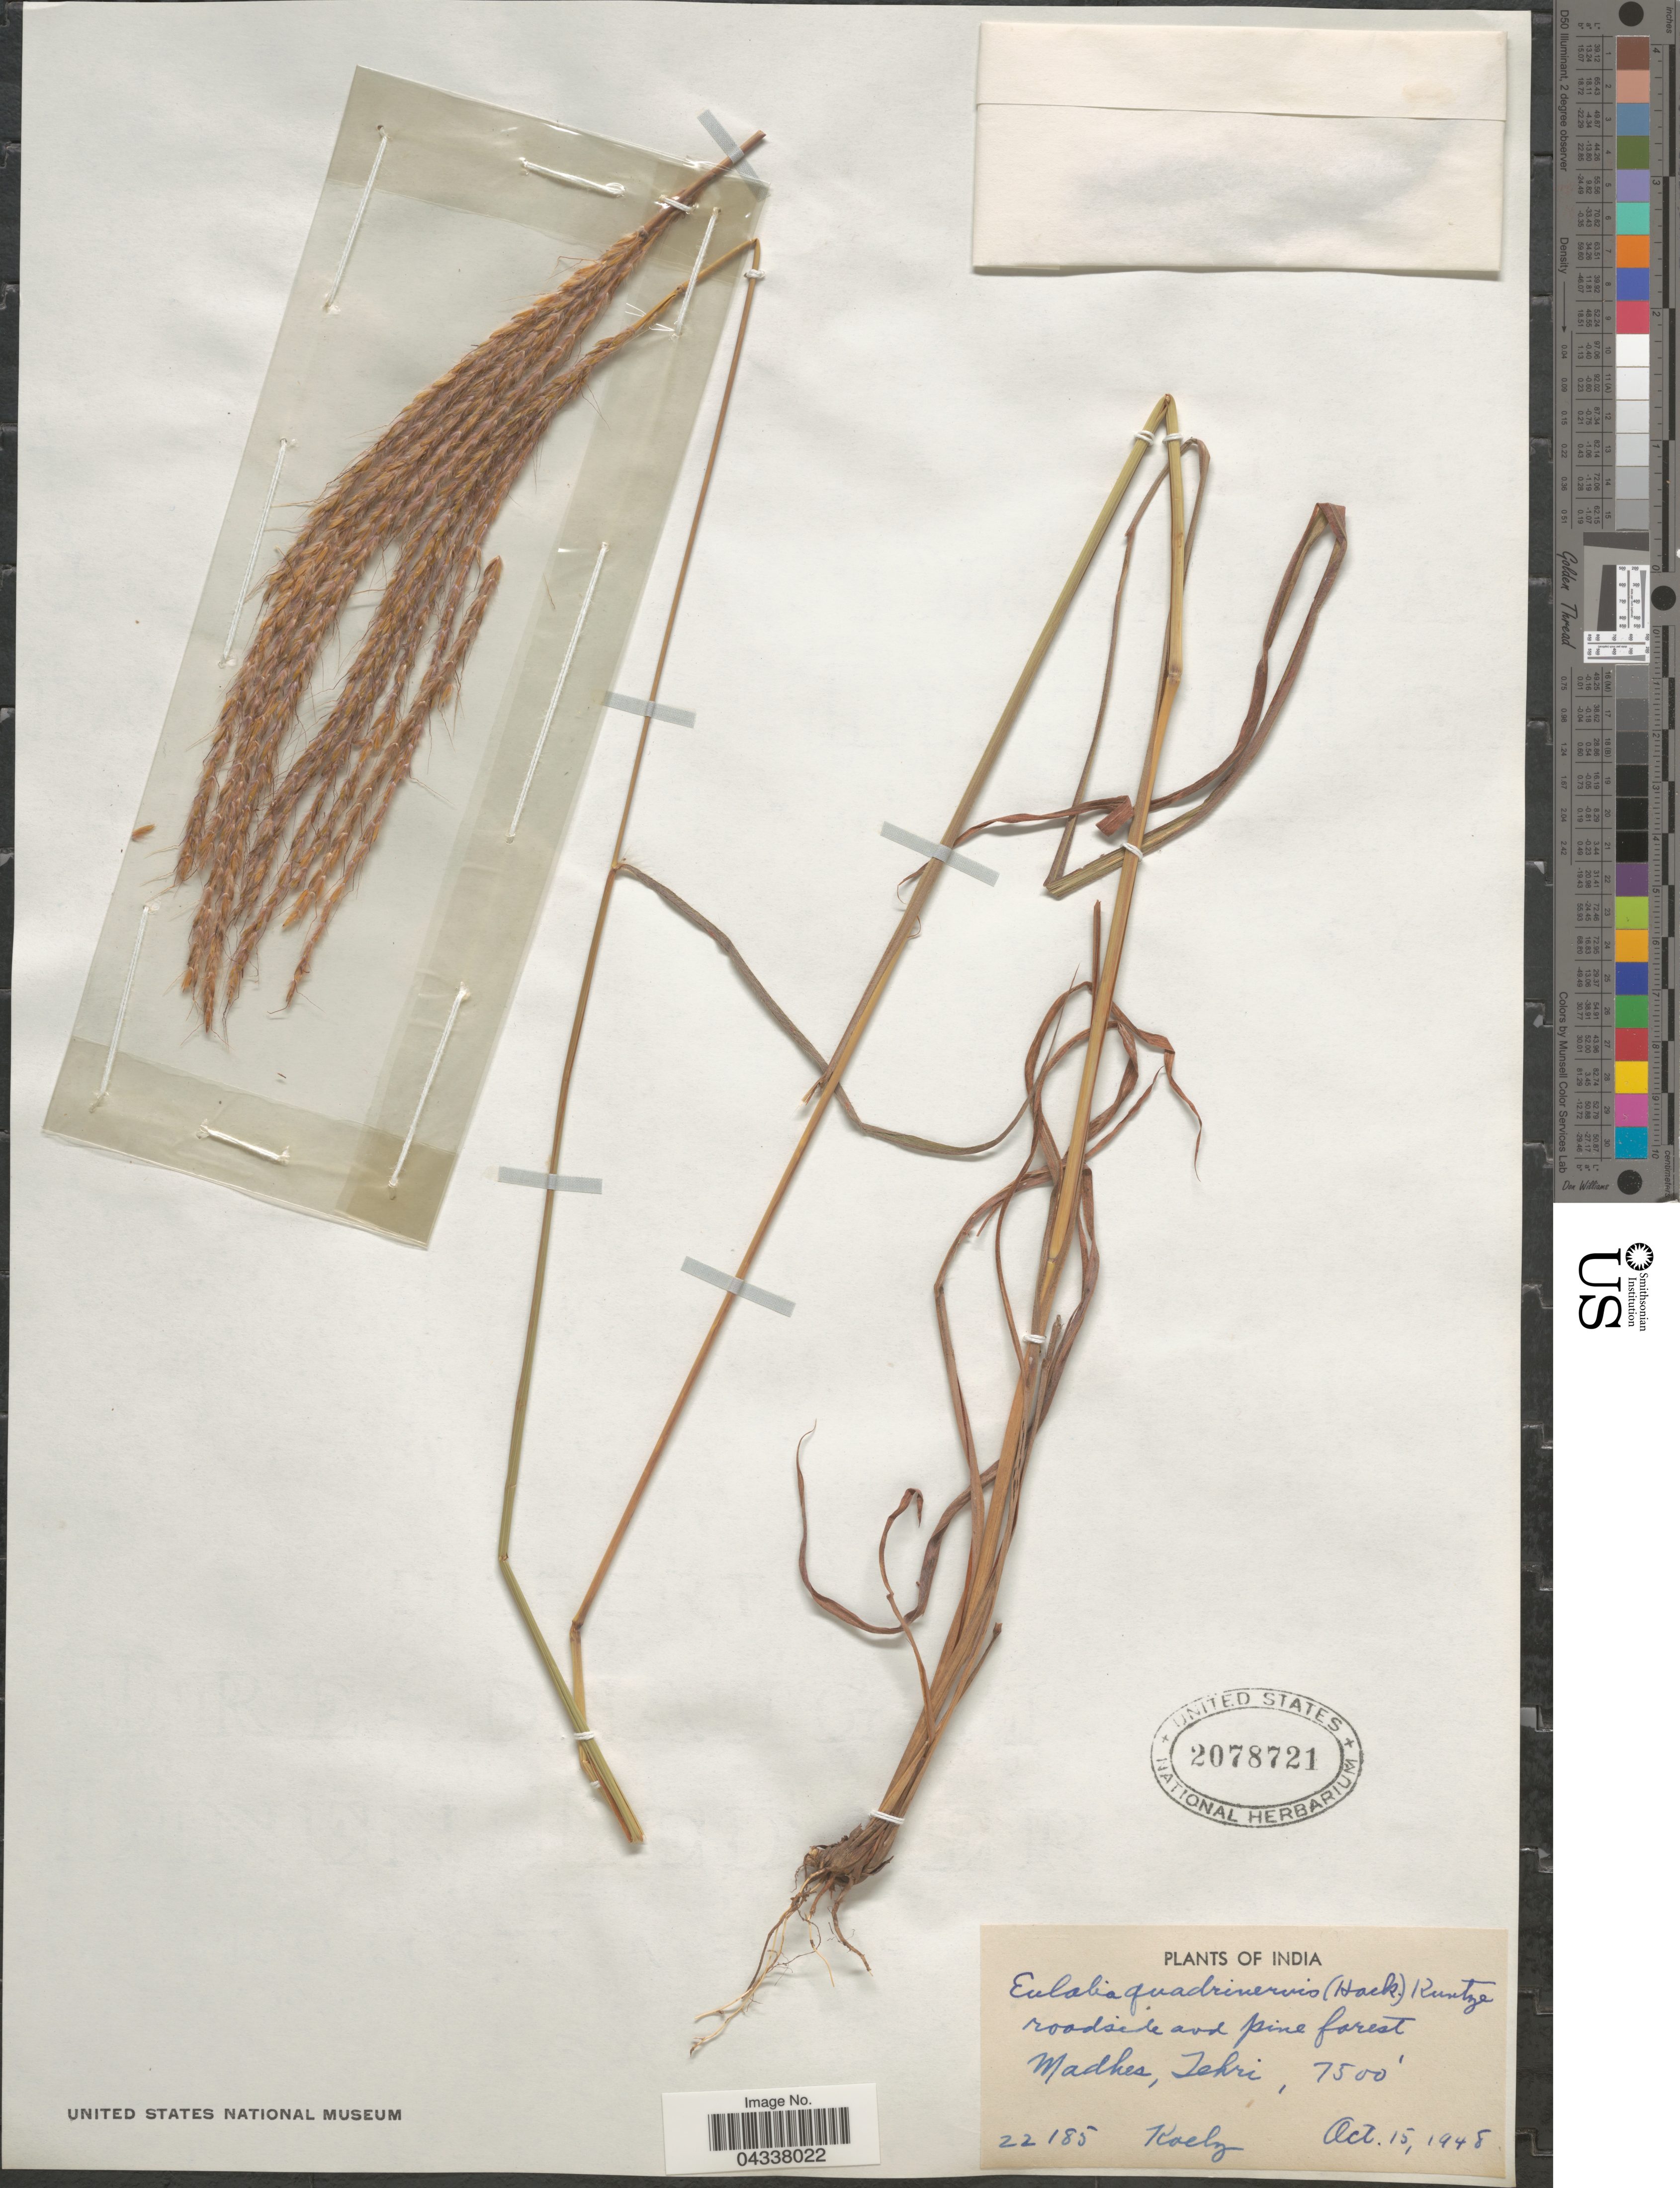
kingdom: Plantae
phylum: Tracheophyta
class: Liliopsida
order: Poales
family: Poaceae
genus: Pseudopogonatherum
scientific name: Pseudopogonatherum quadrinerve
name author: (Hack.) Ohwi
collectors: Koelz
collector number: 22185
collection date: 1948-10-15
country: India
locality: Roadside and pine forest, Madhes, Tehri.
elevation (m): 2286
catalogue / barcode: US 2078721